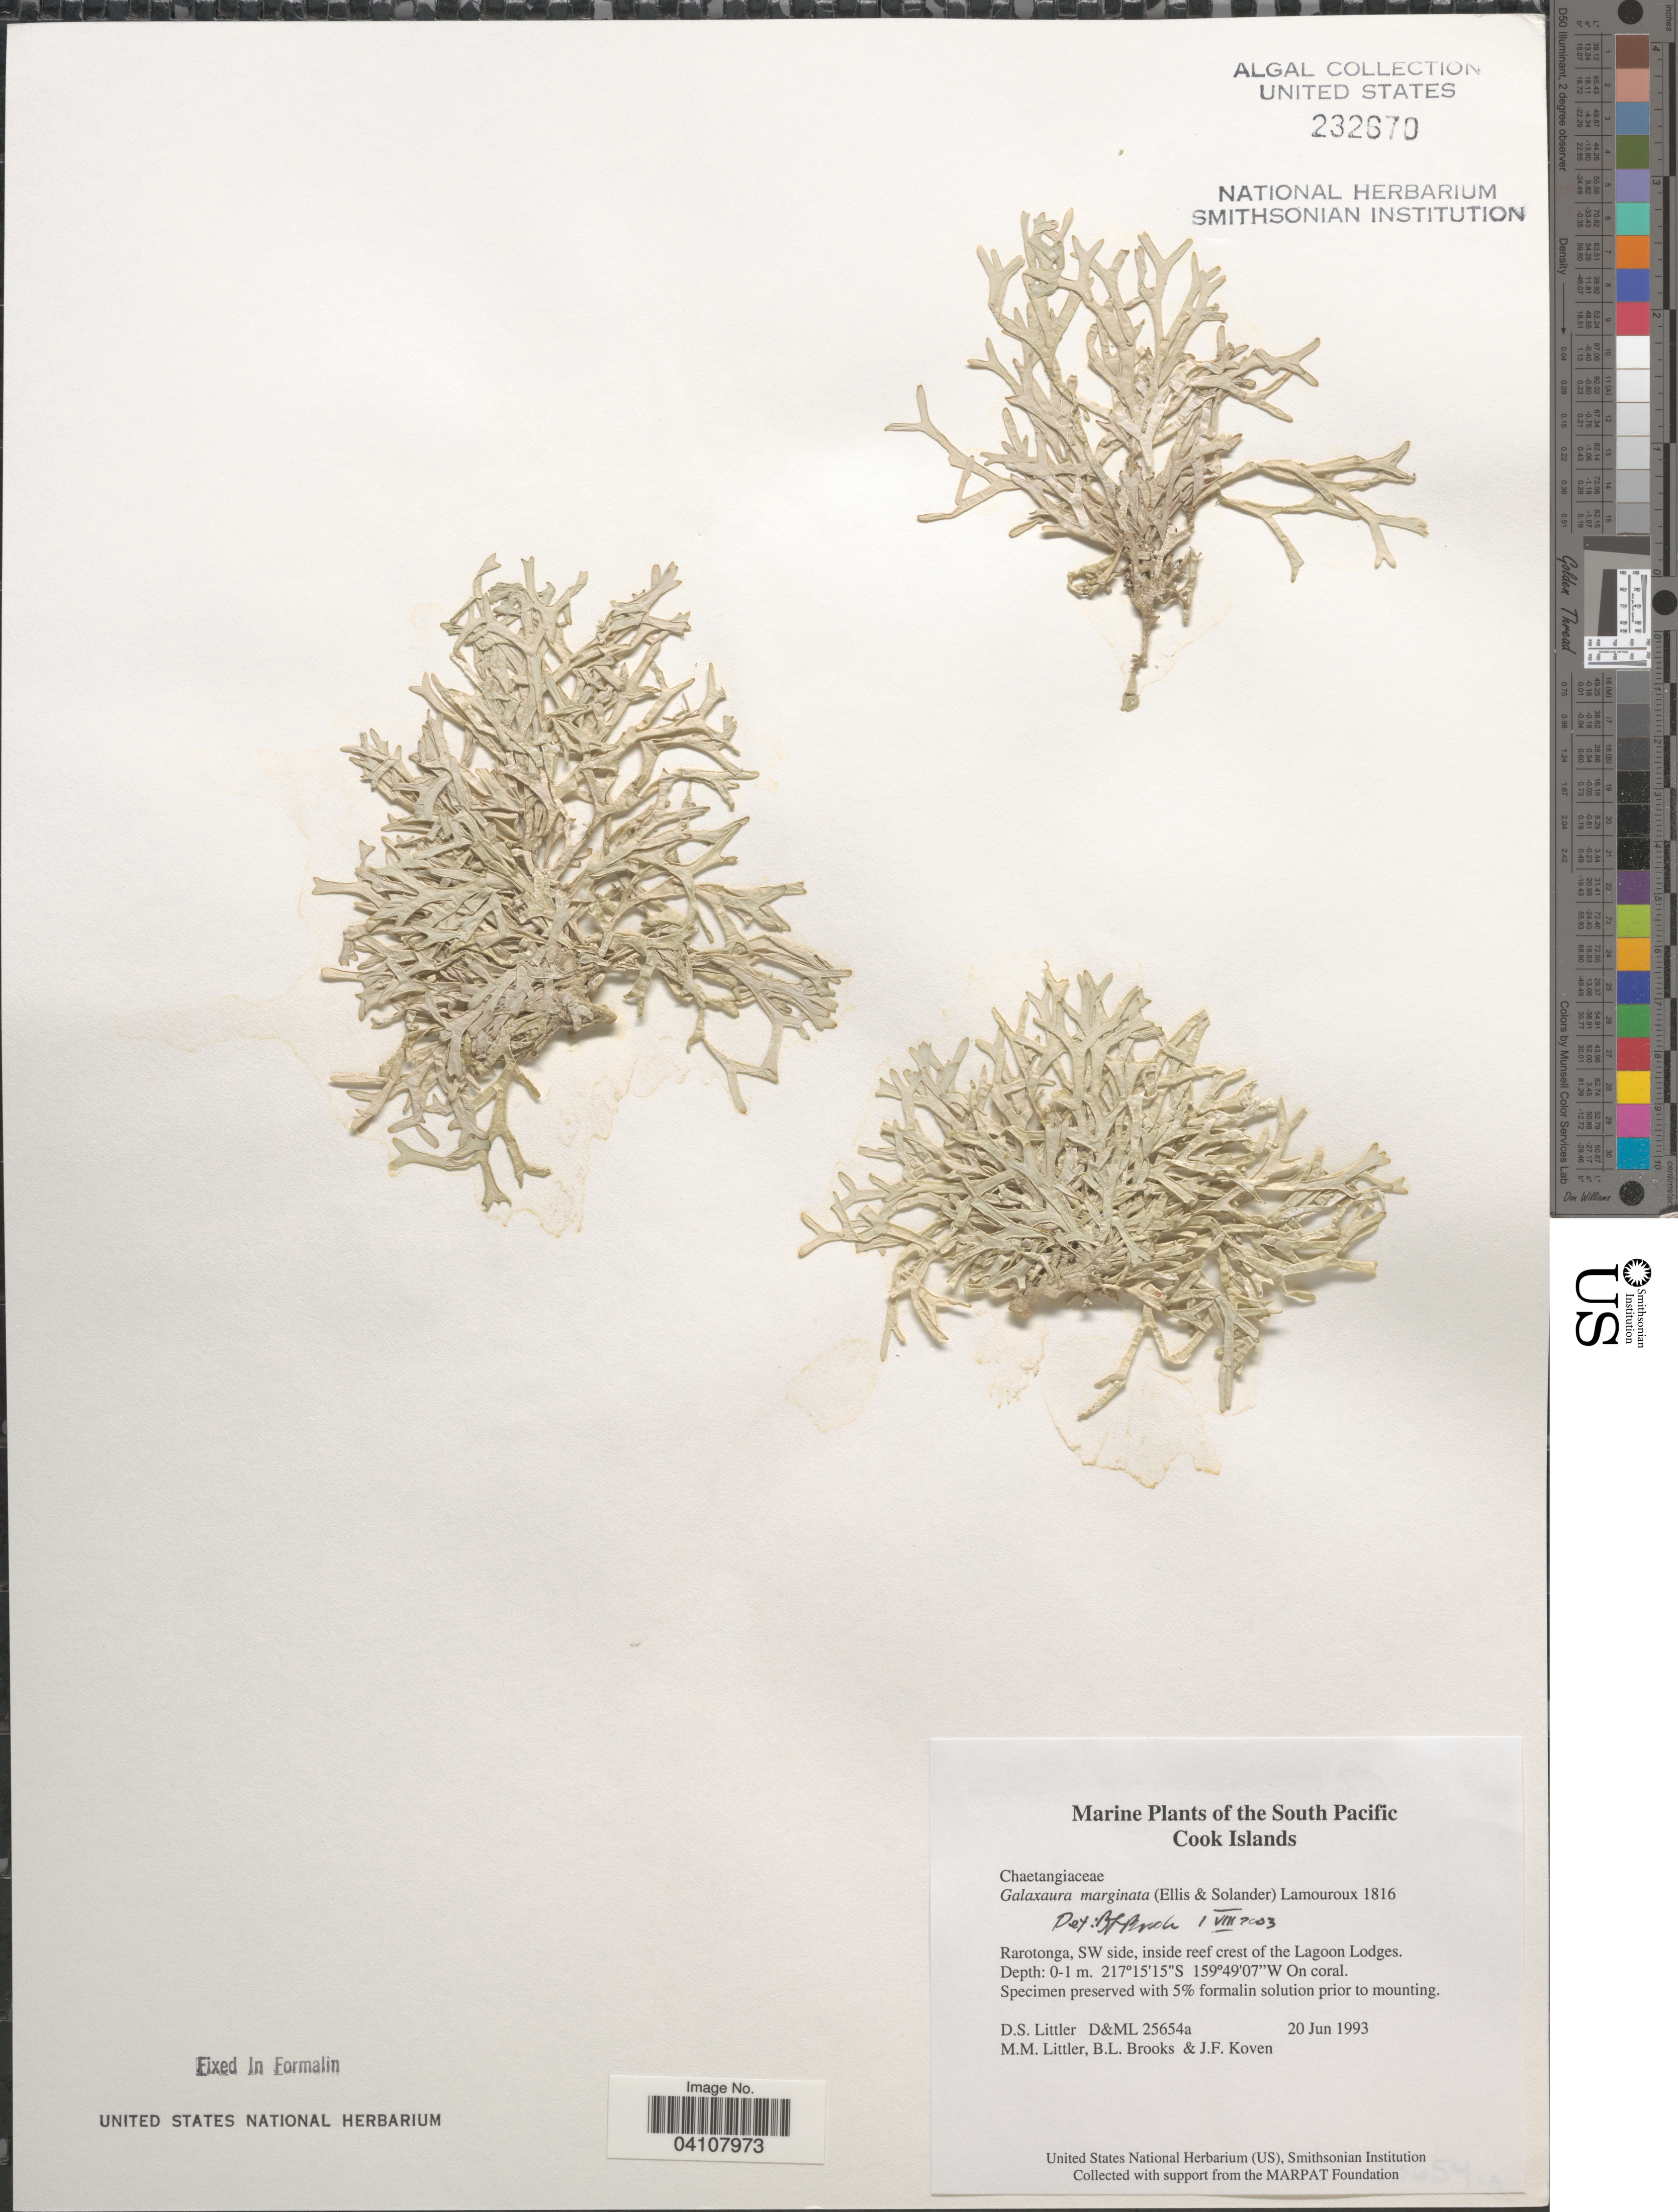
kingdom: Plantae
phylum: Rhodophyta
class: Florideophyceae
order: Nemaliales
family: Galaxauraceae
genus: Galaxaura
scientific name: Galaxaura marginata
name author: (J. Ellis & Sol.) J.V.Lamouroux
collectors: D. S. Littler, B. Brooks & J. Koven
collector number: D&ML25654a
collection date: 1993-06-20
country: Cook Islands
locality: The South Pacific. Rarotonga, SW side, inside reef crest of the Lagoon Lodges.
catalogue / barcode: US 232670